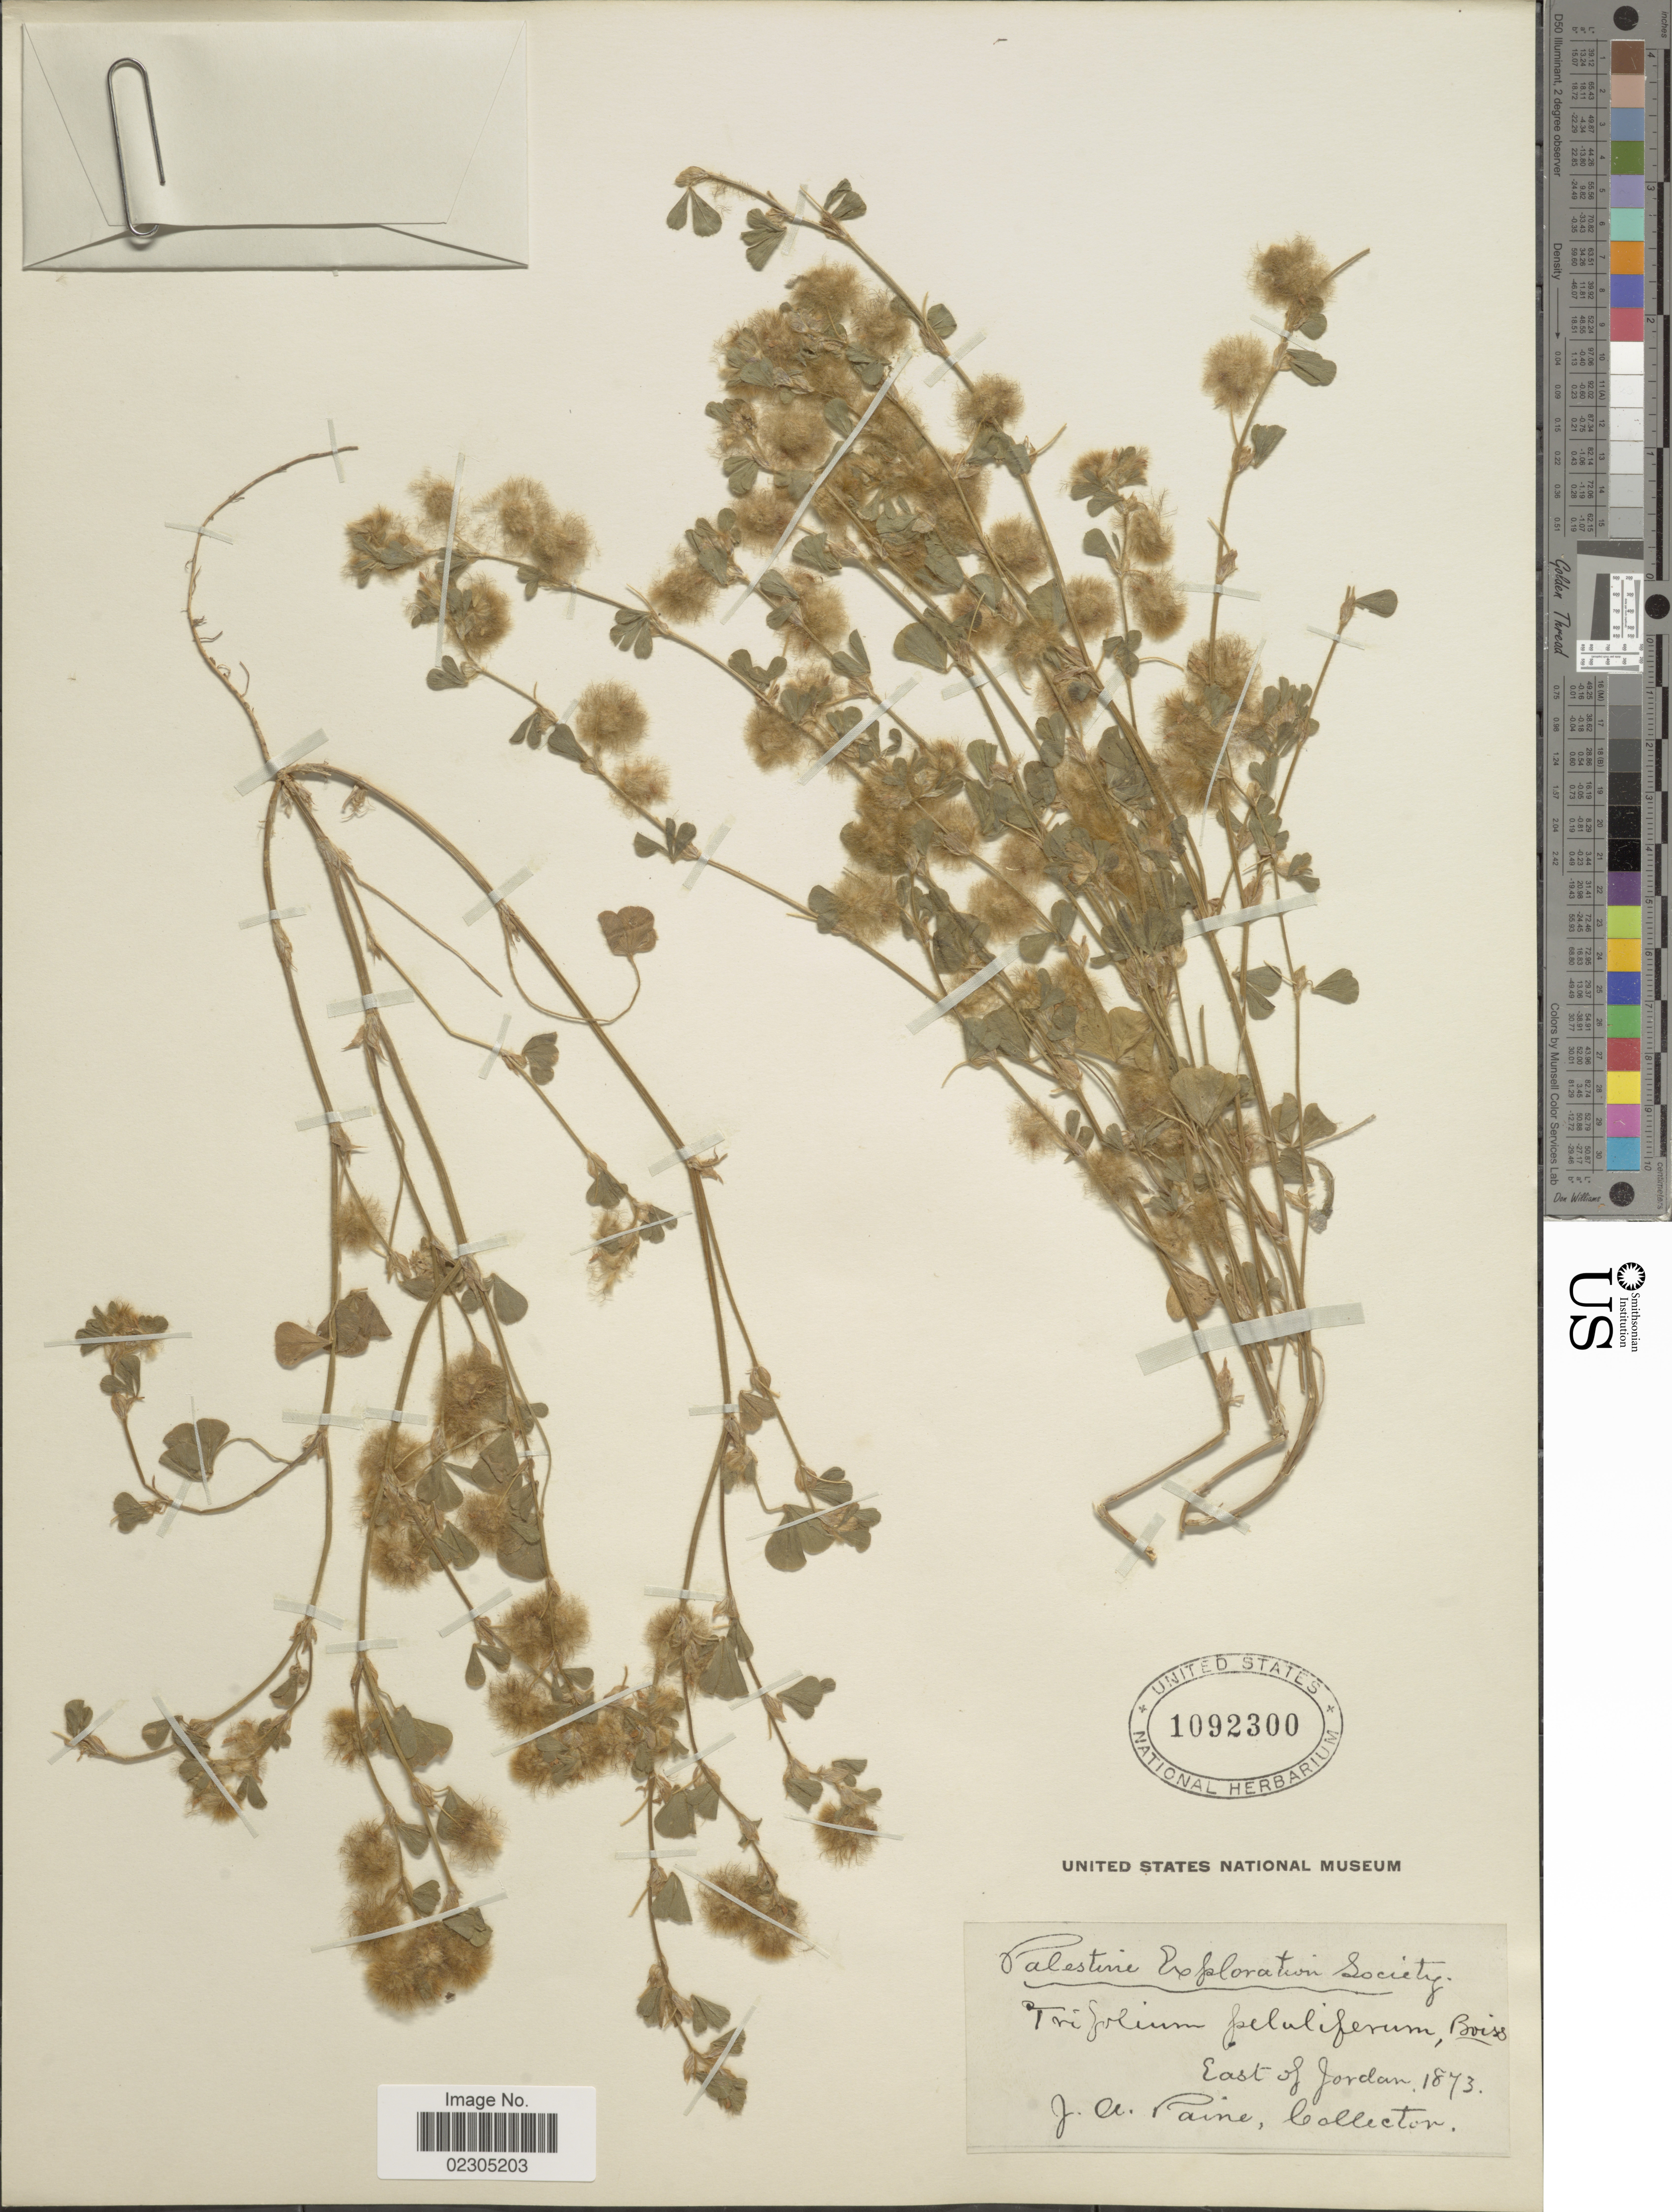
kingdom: Plantae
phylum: Tracheophyta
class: Magnoliopsida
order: Fabales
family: Fabaceae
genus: Trifolium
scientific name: Trifolium piluliferum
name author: Boiss.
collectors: J. A. Paine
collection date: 1873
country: Jordan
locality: Palestine. East of Jordan.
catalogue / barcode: US 1092300